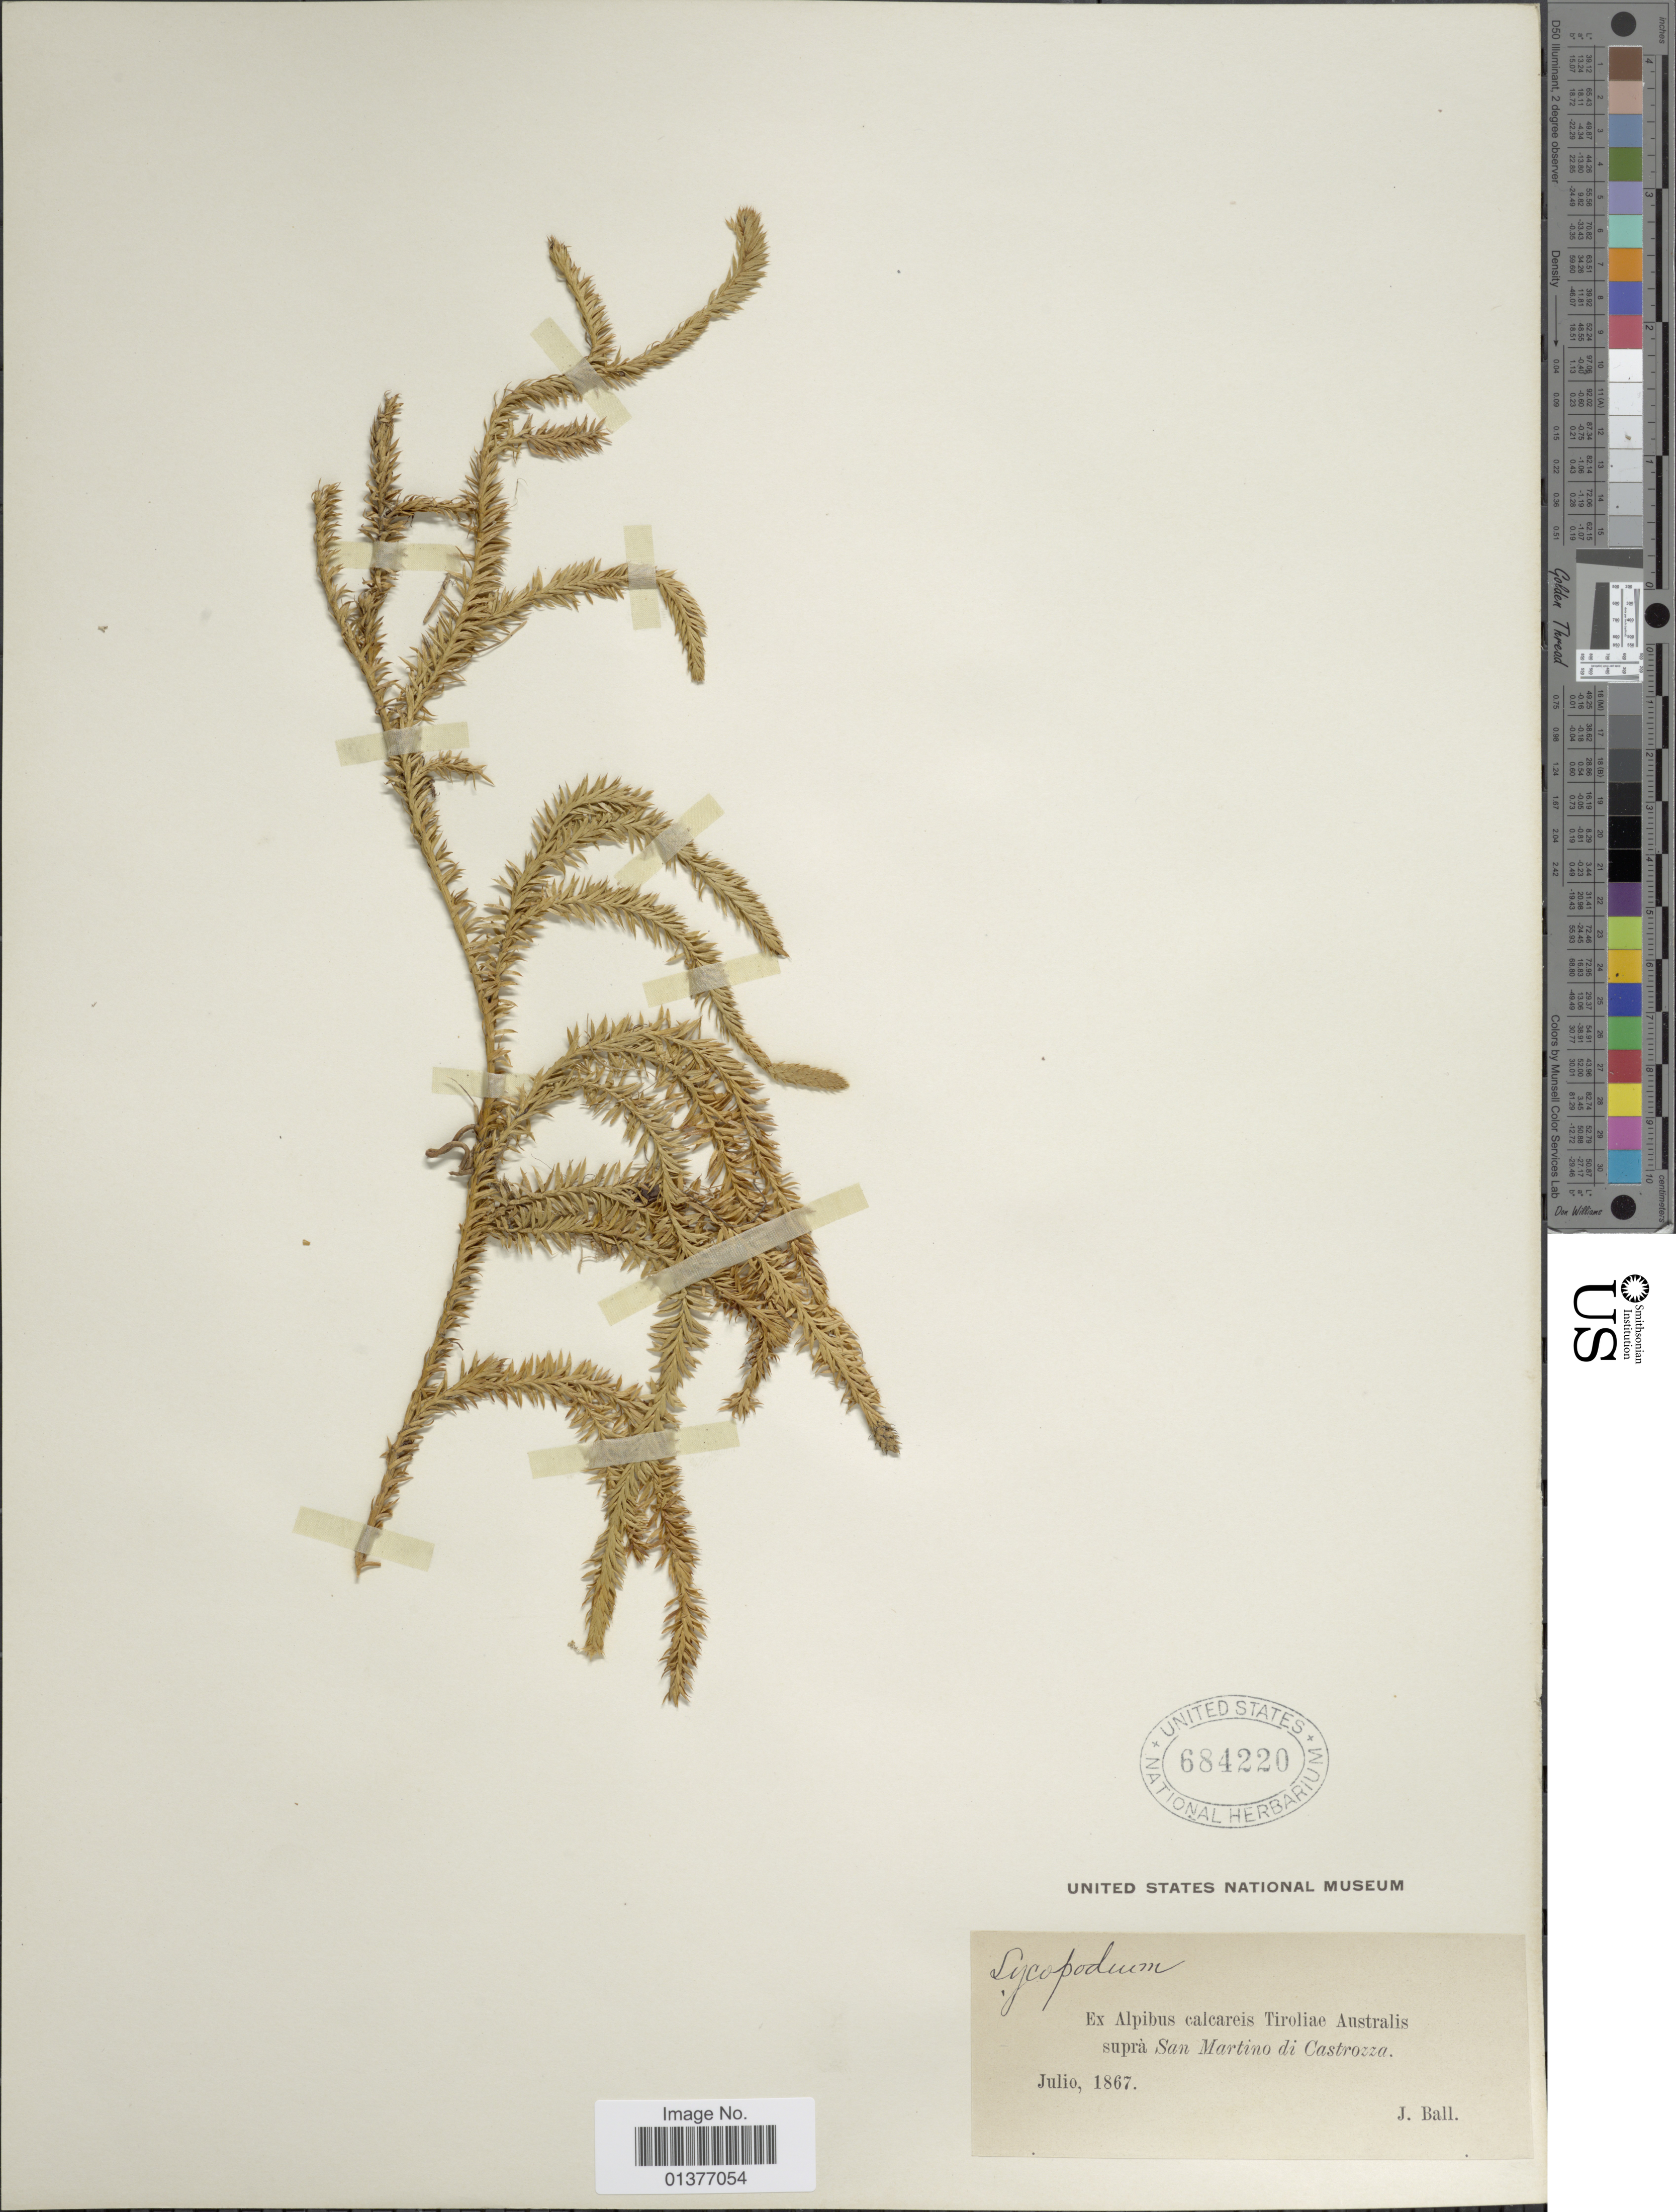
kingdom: Plantae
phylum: Tracheophyta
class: Lycopodiopsida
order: Lycopodiales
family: Lycopodiaceae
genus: Spinulum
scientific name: Spinulum annotinum subsp. annotinum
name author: (L.) A. Haines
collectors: J. Ball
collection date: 1867-07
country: Italy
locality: Alpibus calcareis Tiroliae Asutralis supra San Martino di Castrozza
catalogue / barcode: US 684220